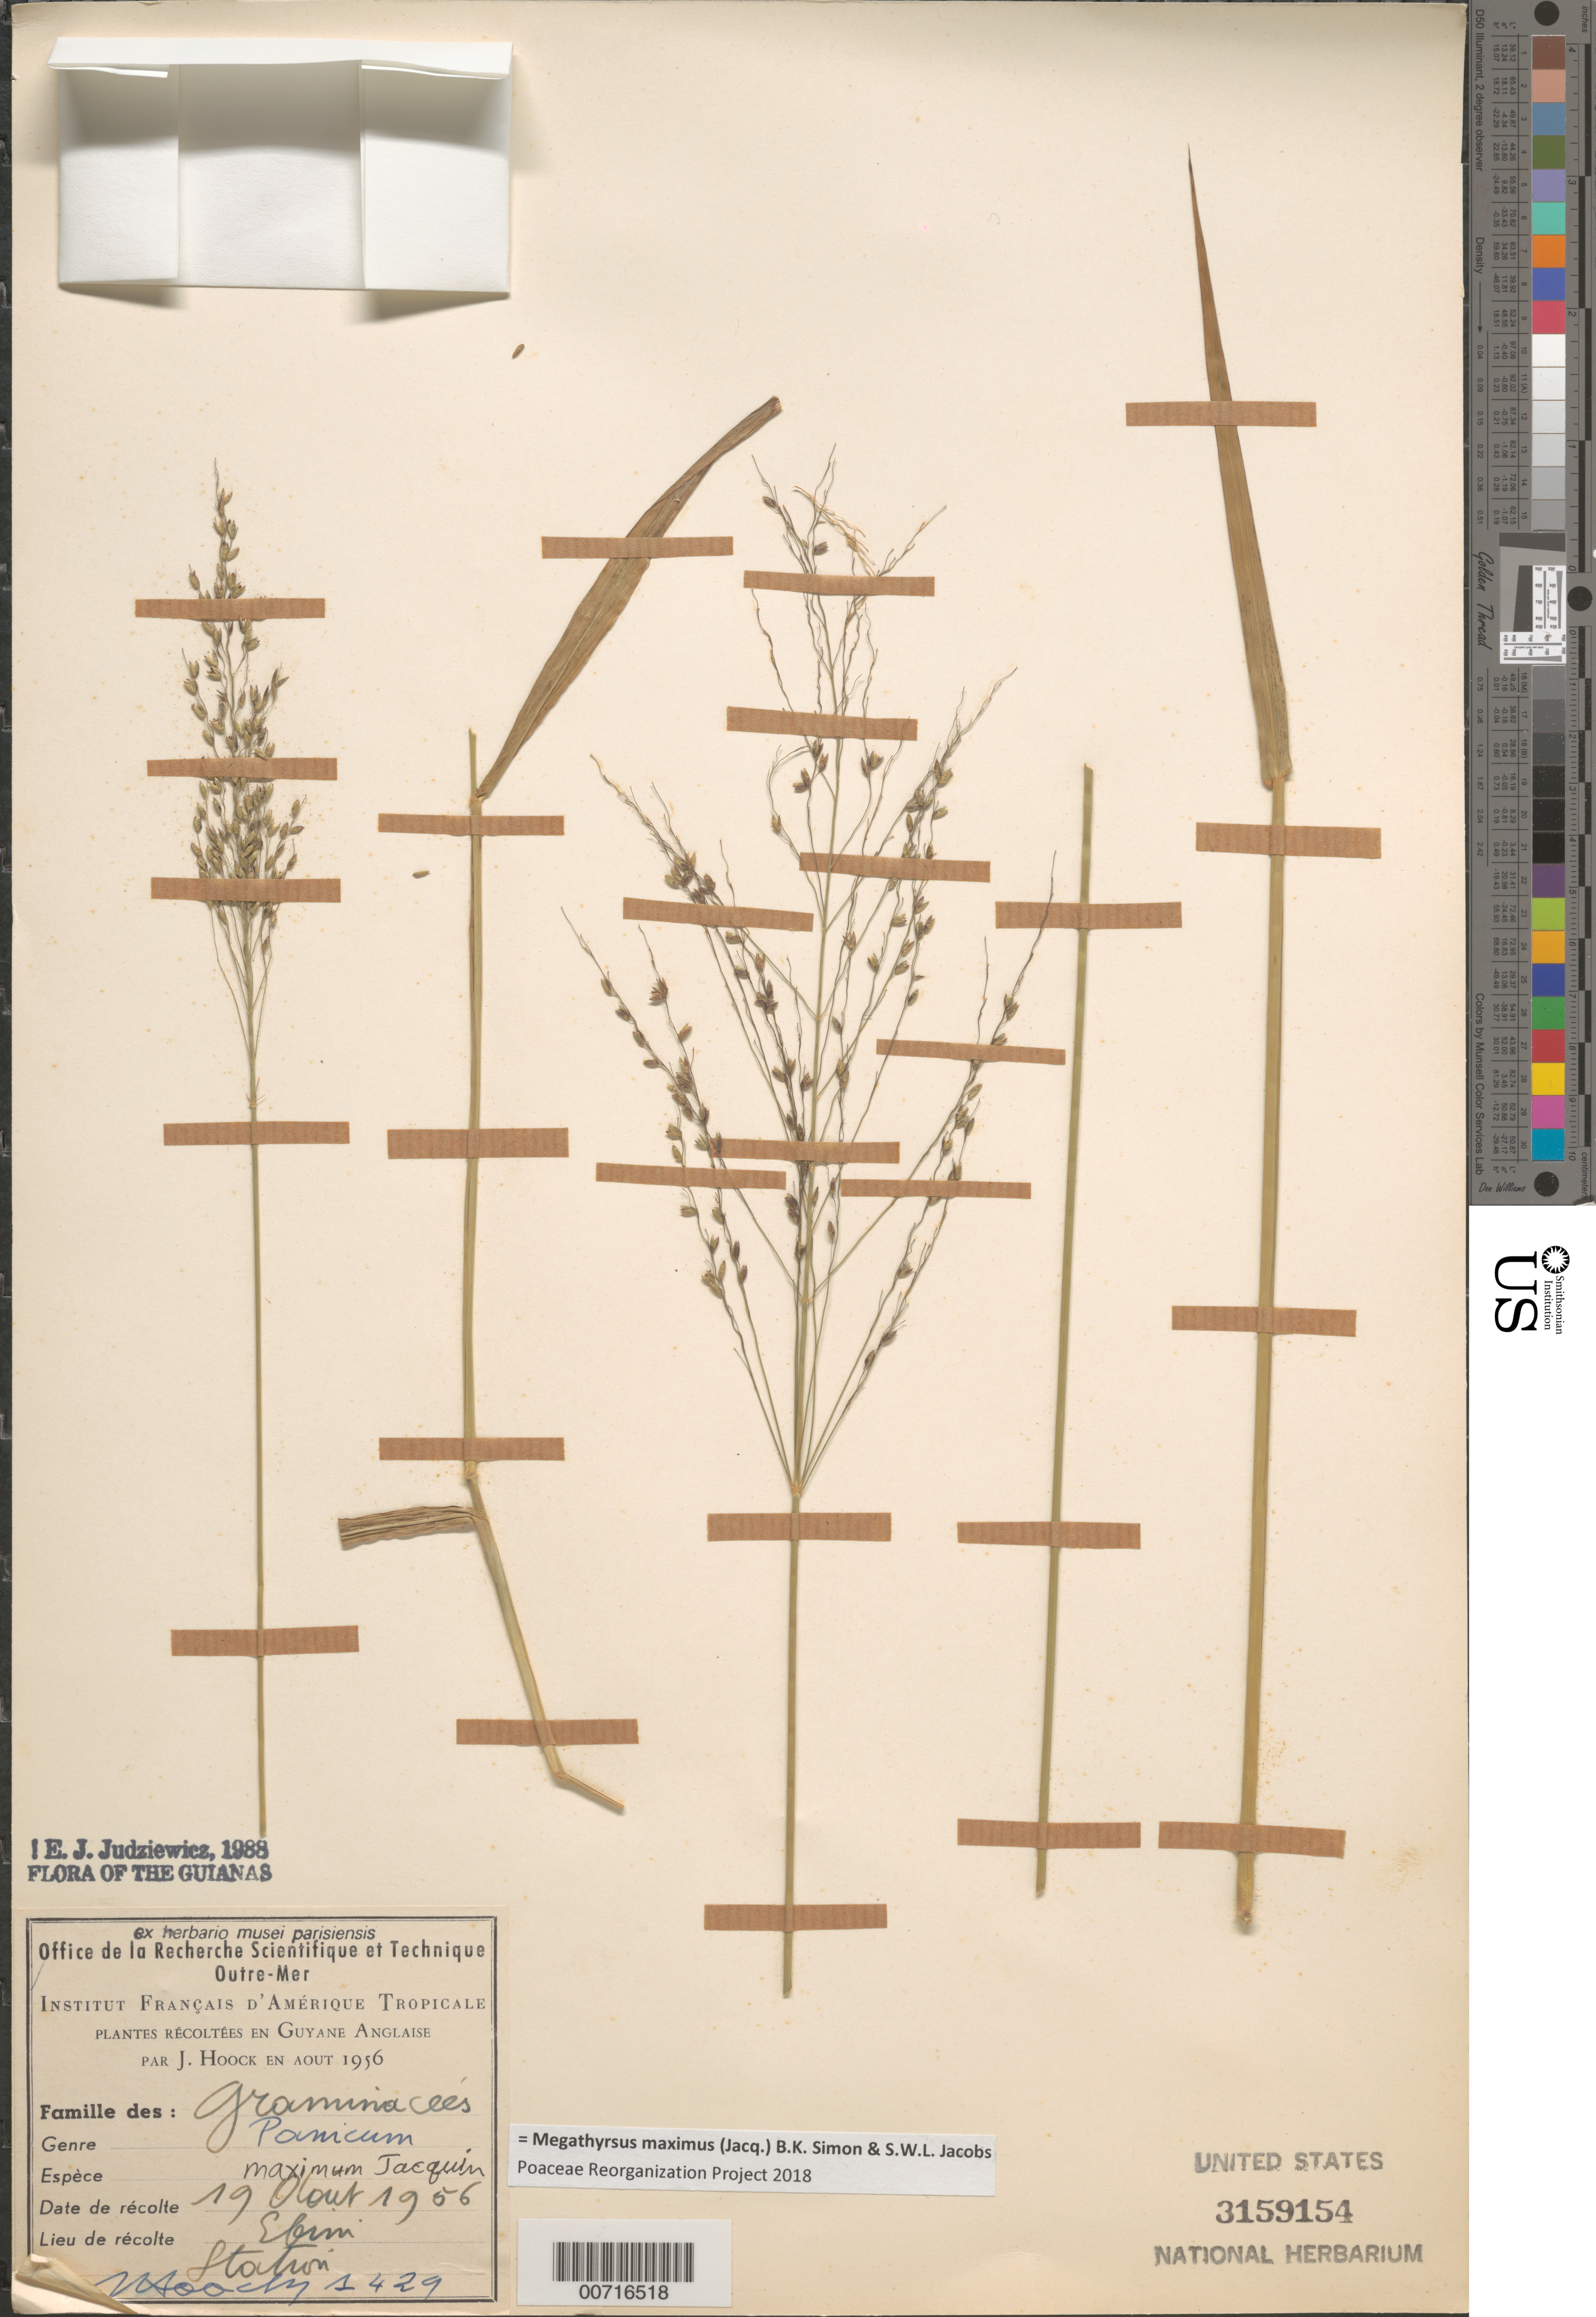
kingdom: Plantae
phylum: Tracheophyta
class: Liliopsida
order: Poales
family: Poaceae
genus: Megathyrsus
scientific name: Megathyrsus maximus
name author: (Jacq.) B.K. Simon & S.W.L. Jacobs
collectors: J. Hoock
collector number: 1429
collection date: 1956-08-19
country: Guyana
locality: Guyane Anglaise. Ebini Station.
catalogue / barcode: US 3159154